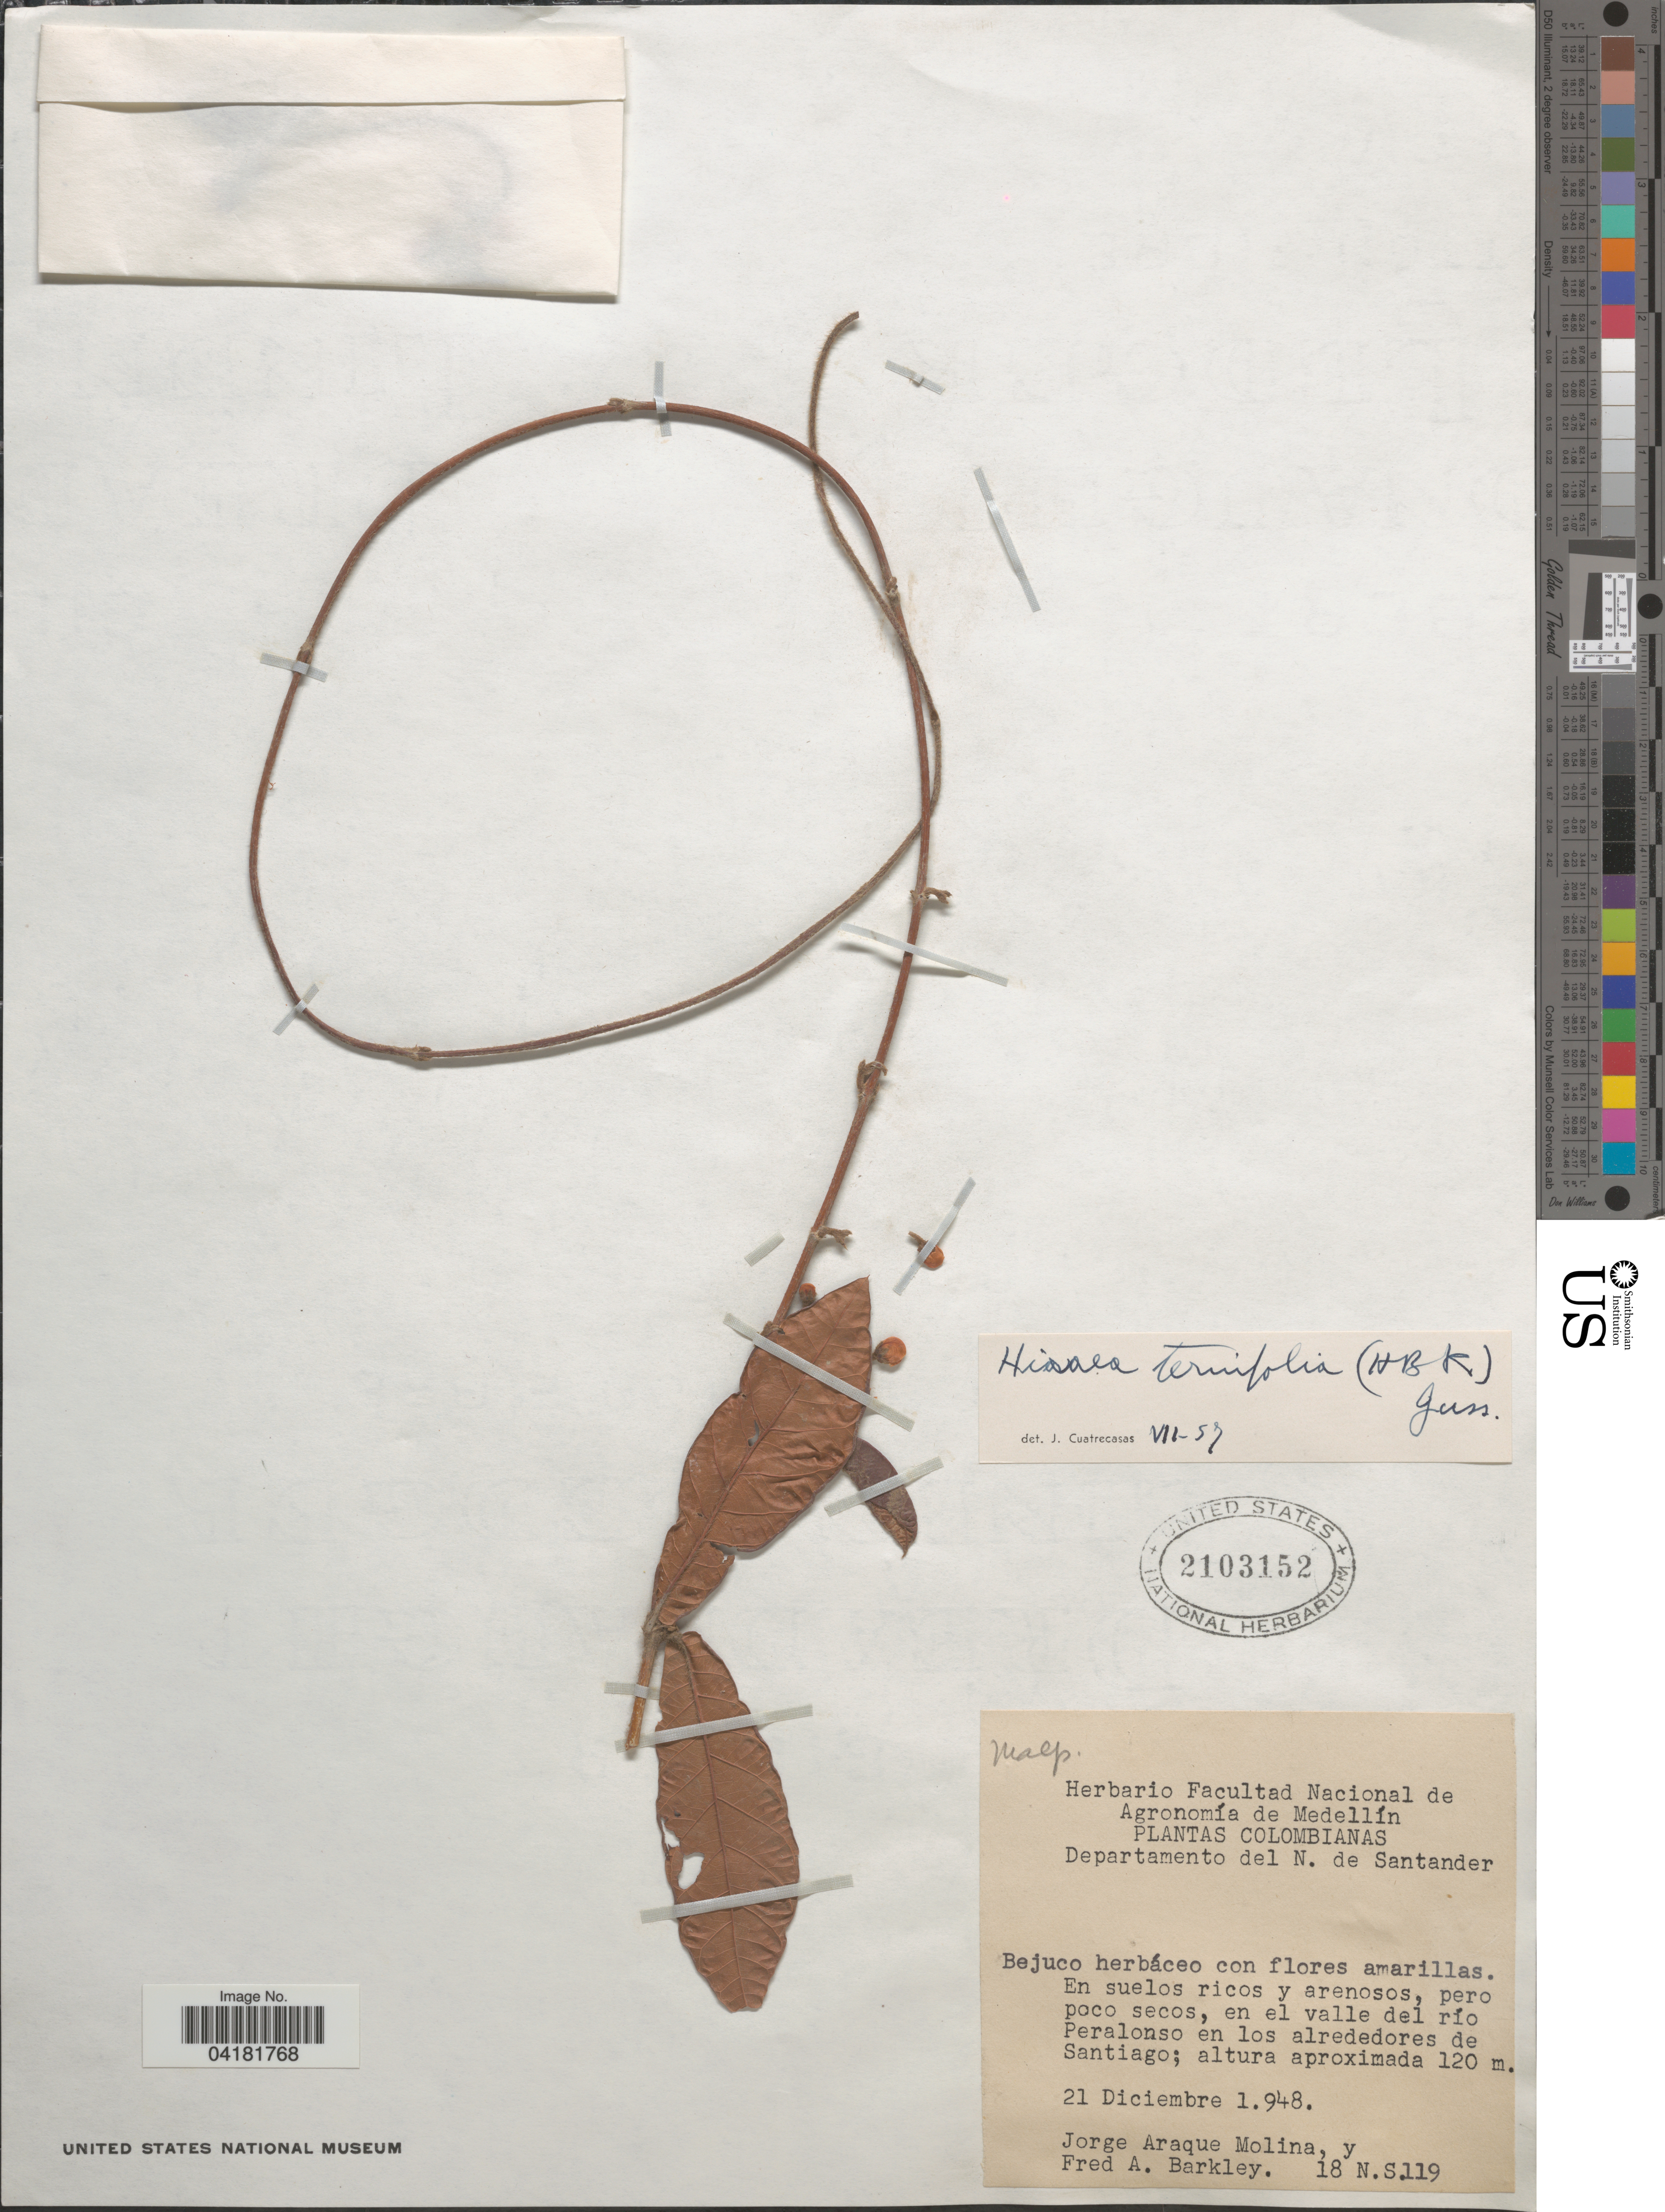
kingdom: Plantae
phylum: Tracheophyta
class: Magnoliopsida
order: Malpighiales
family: Malpighiaceae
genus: Hiraea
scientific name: Hiraea ternifolia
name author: (Kunth) A. Juss.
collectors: J. Araque Molina & F. A. Barkley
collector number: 18NS119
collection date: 1948-12-21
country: Colombia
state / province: Norte de Santander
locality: Colombianas. Departamento del N. de Santander. En suelos ricos y arenosos, pero poco secos, en el valle del río Peralonso en los alrededores de Santiago.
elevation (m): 120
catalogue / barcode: US 2103152